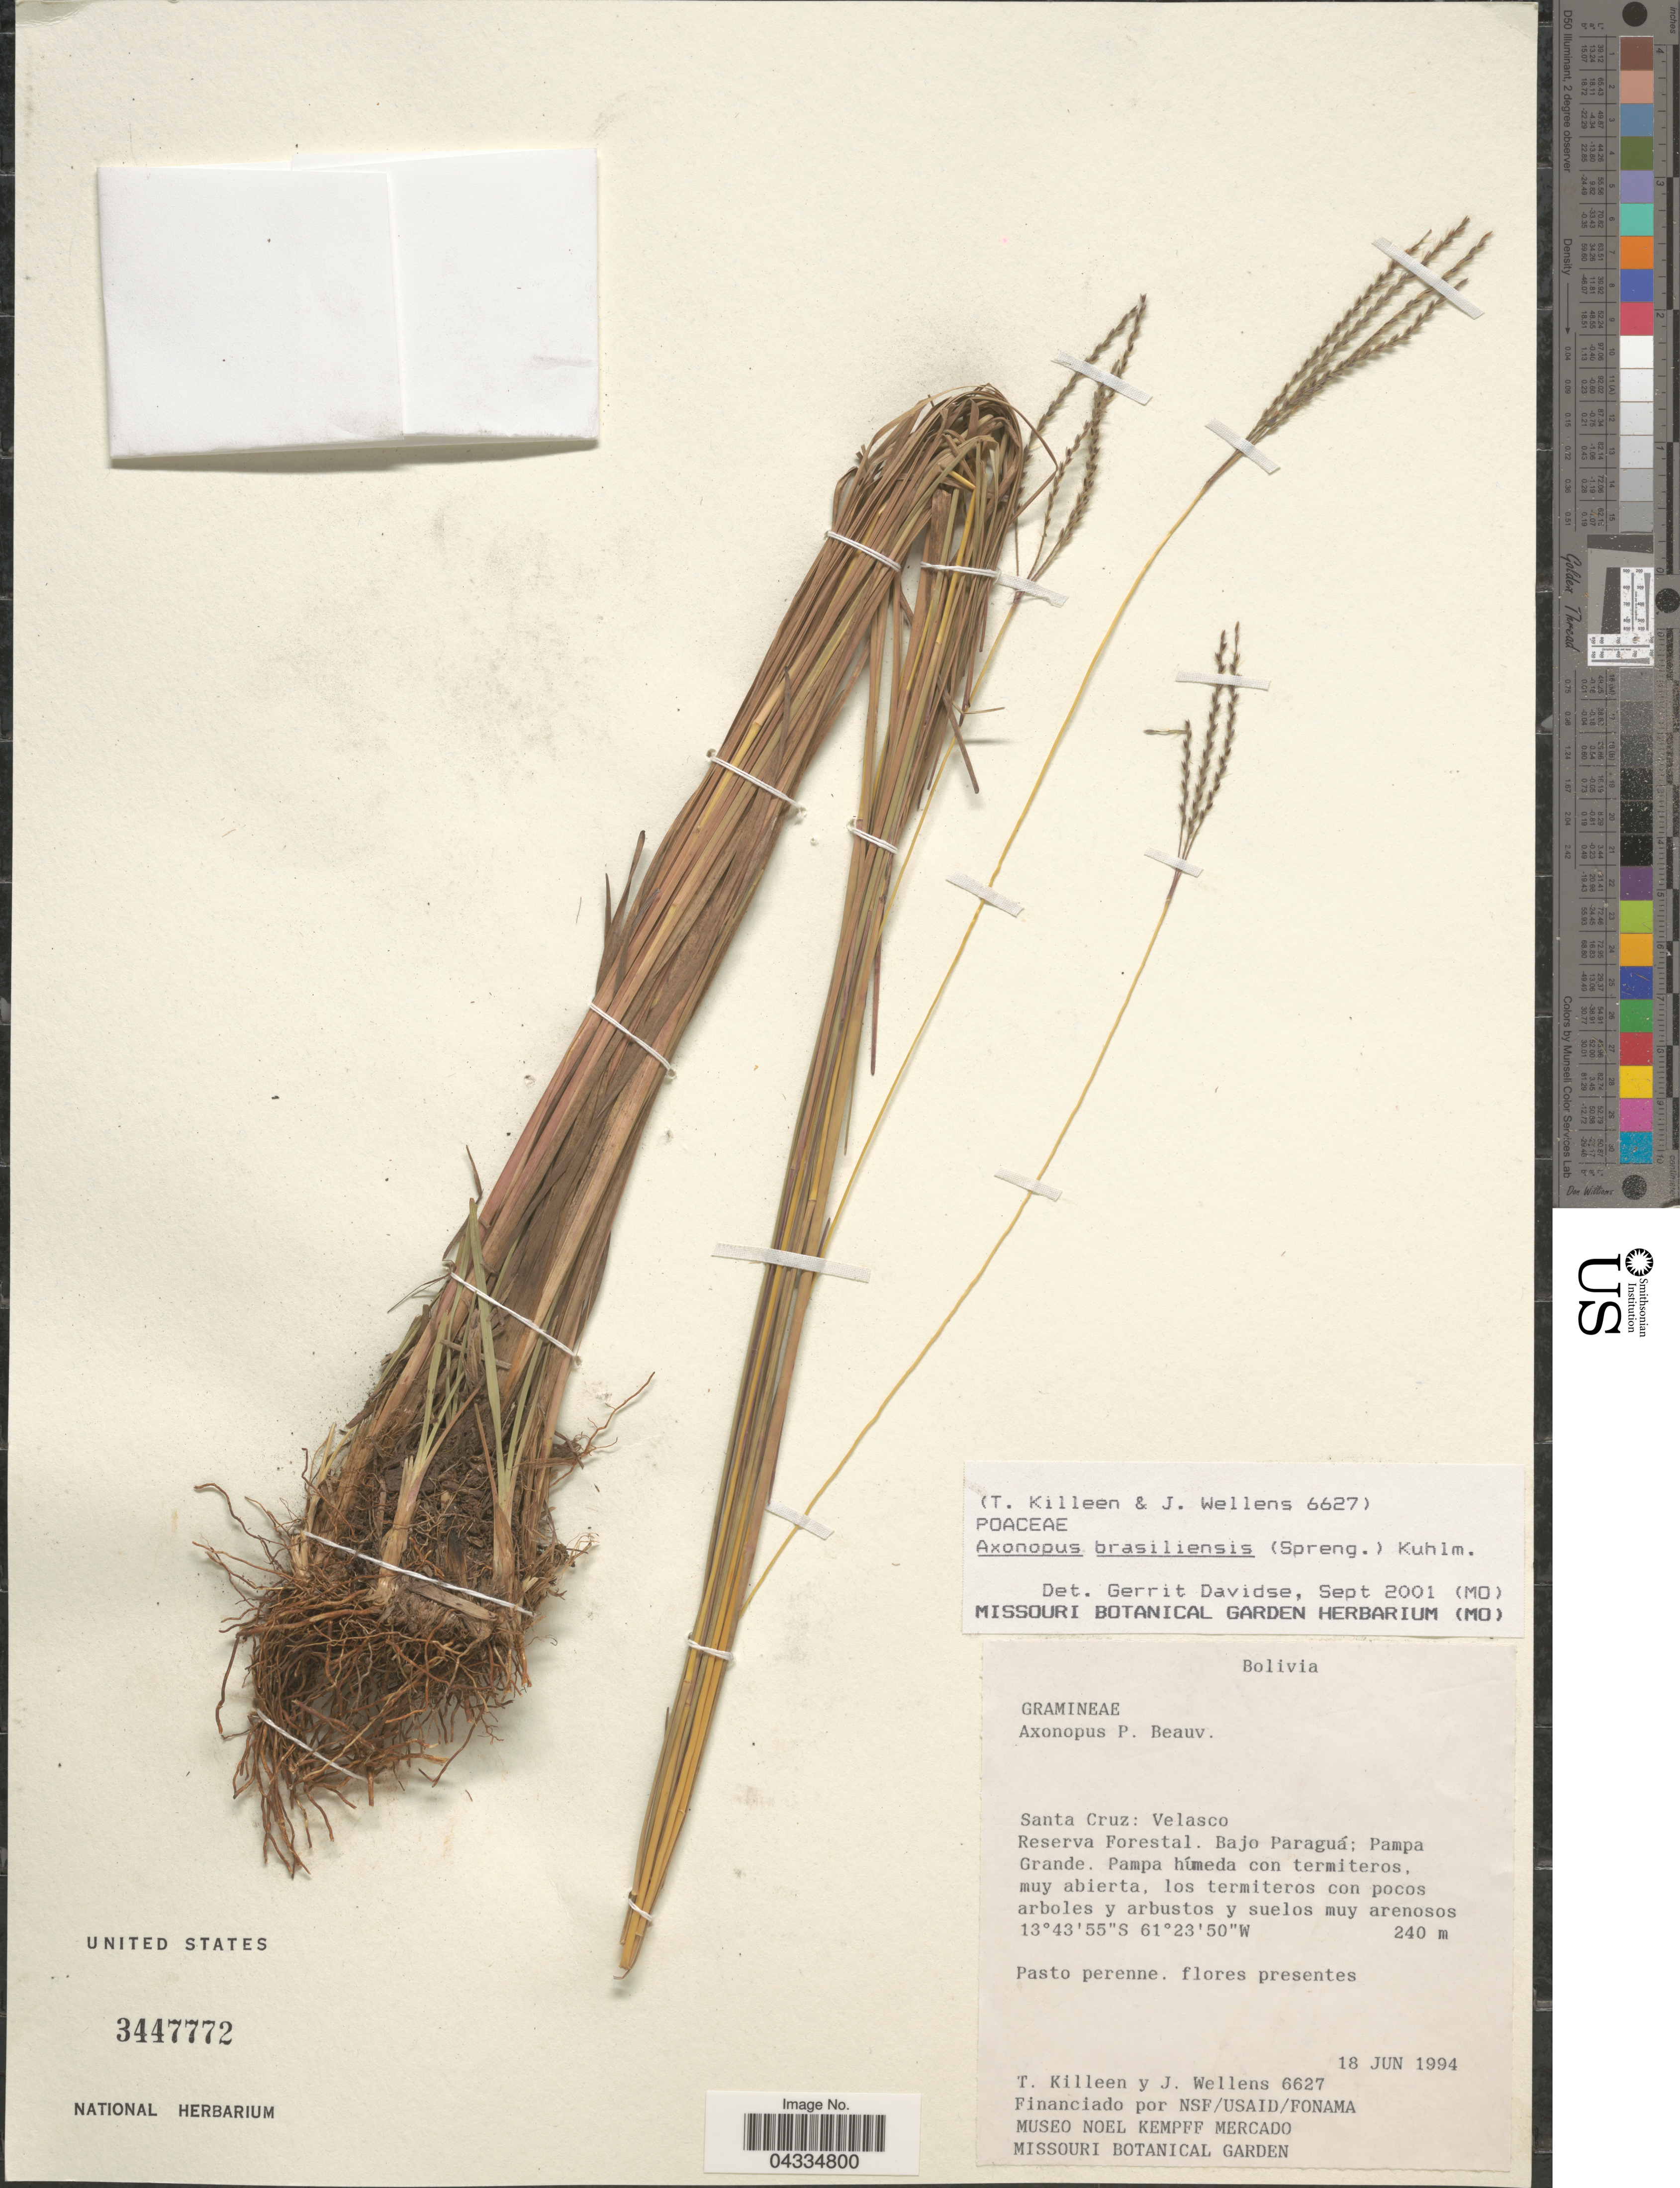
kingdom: Plantae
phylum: Tracheophyta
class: Liliopsida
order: Poales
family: Poaceae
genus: Axonopus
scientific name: Axonopus brasiliensis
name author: Kuhlm.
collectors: T. J. Killeen & J. Wellens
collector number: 6627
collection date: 1994-06-18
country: Bolivia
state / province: Santa Cruz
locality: Velasco. Reserva Forestal. Bajo Paraguá; Pampa Grande.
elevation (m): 240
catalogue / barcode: US 3447772